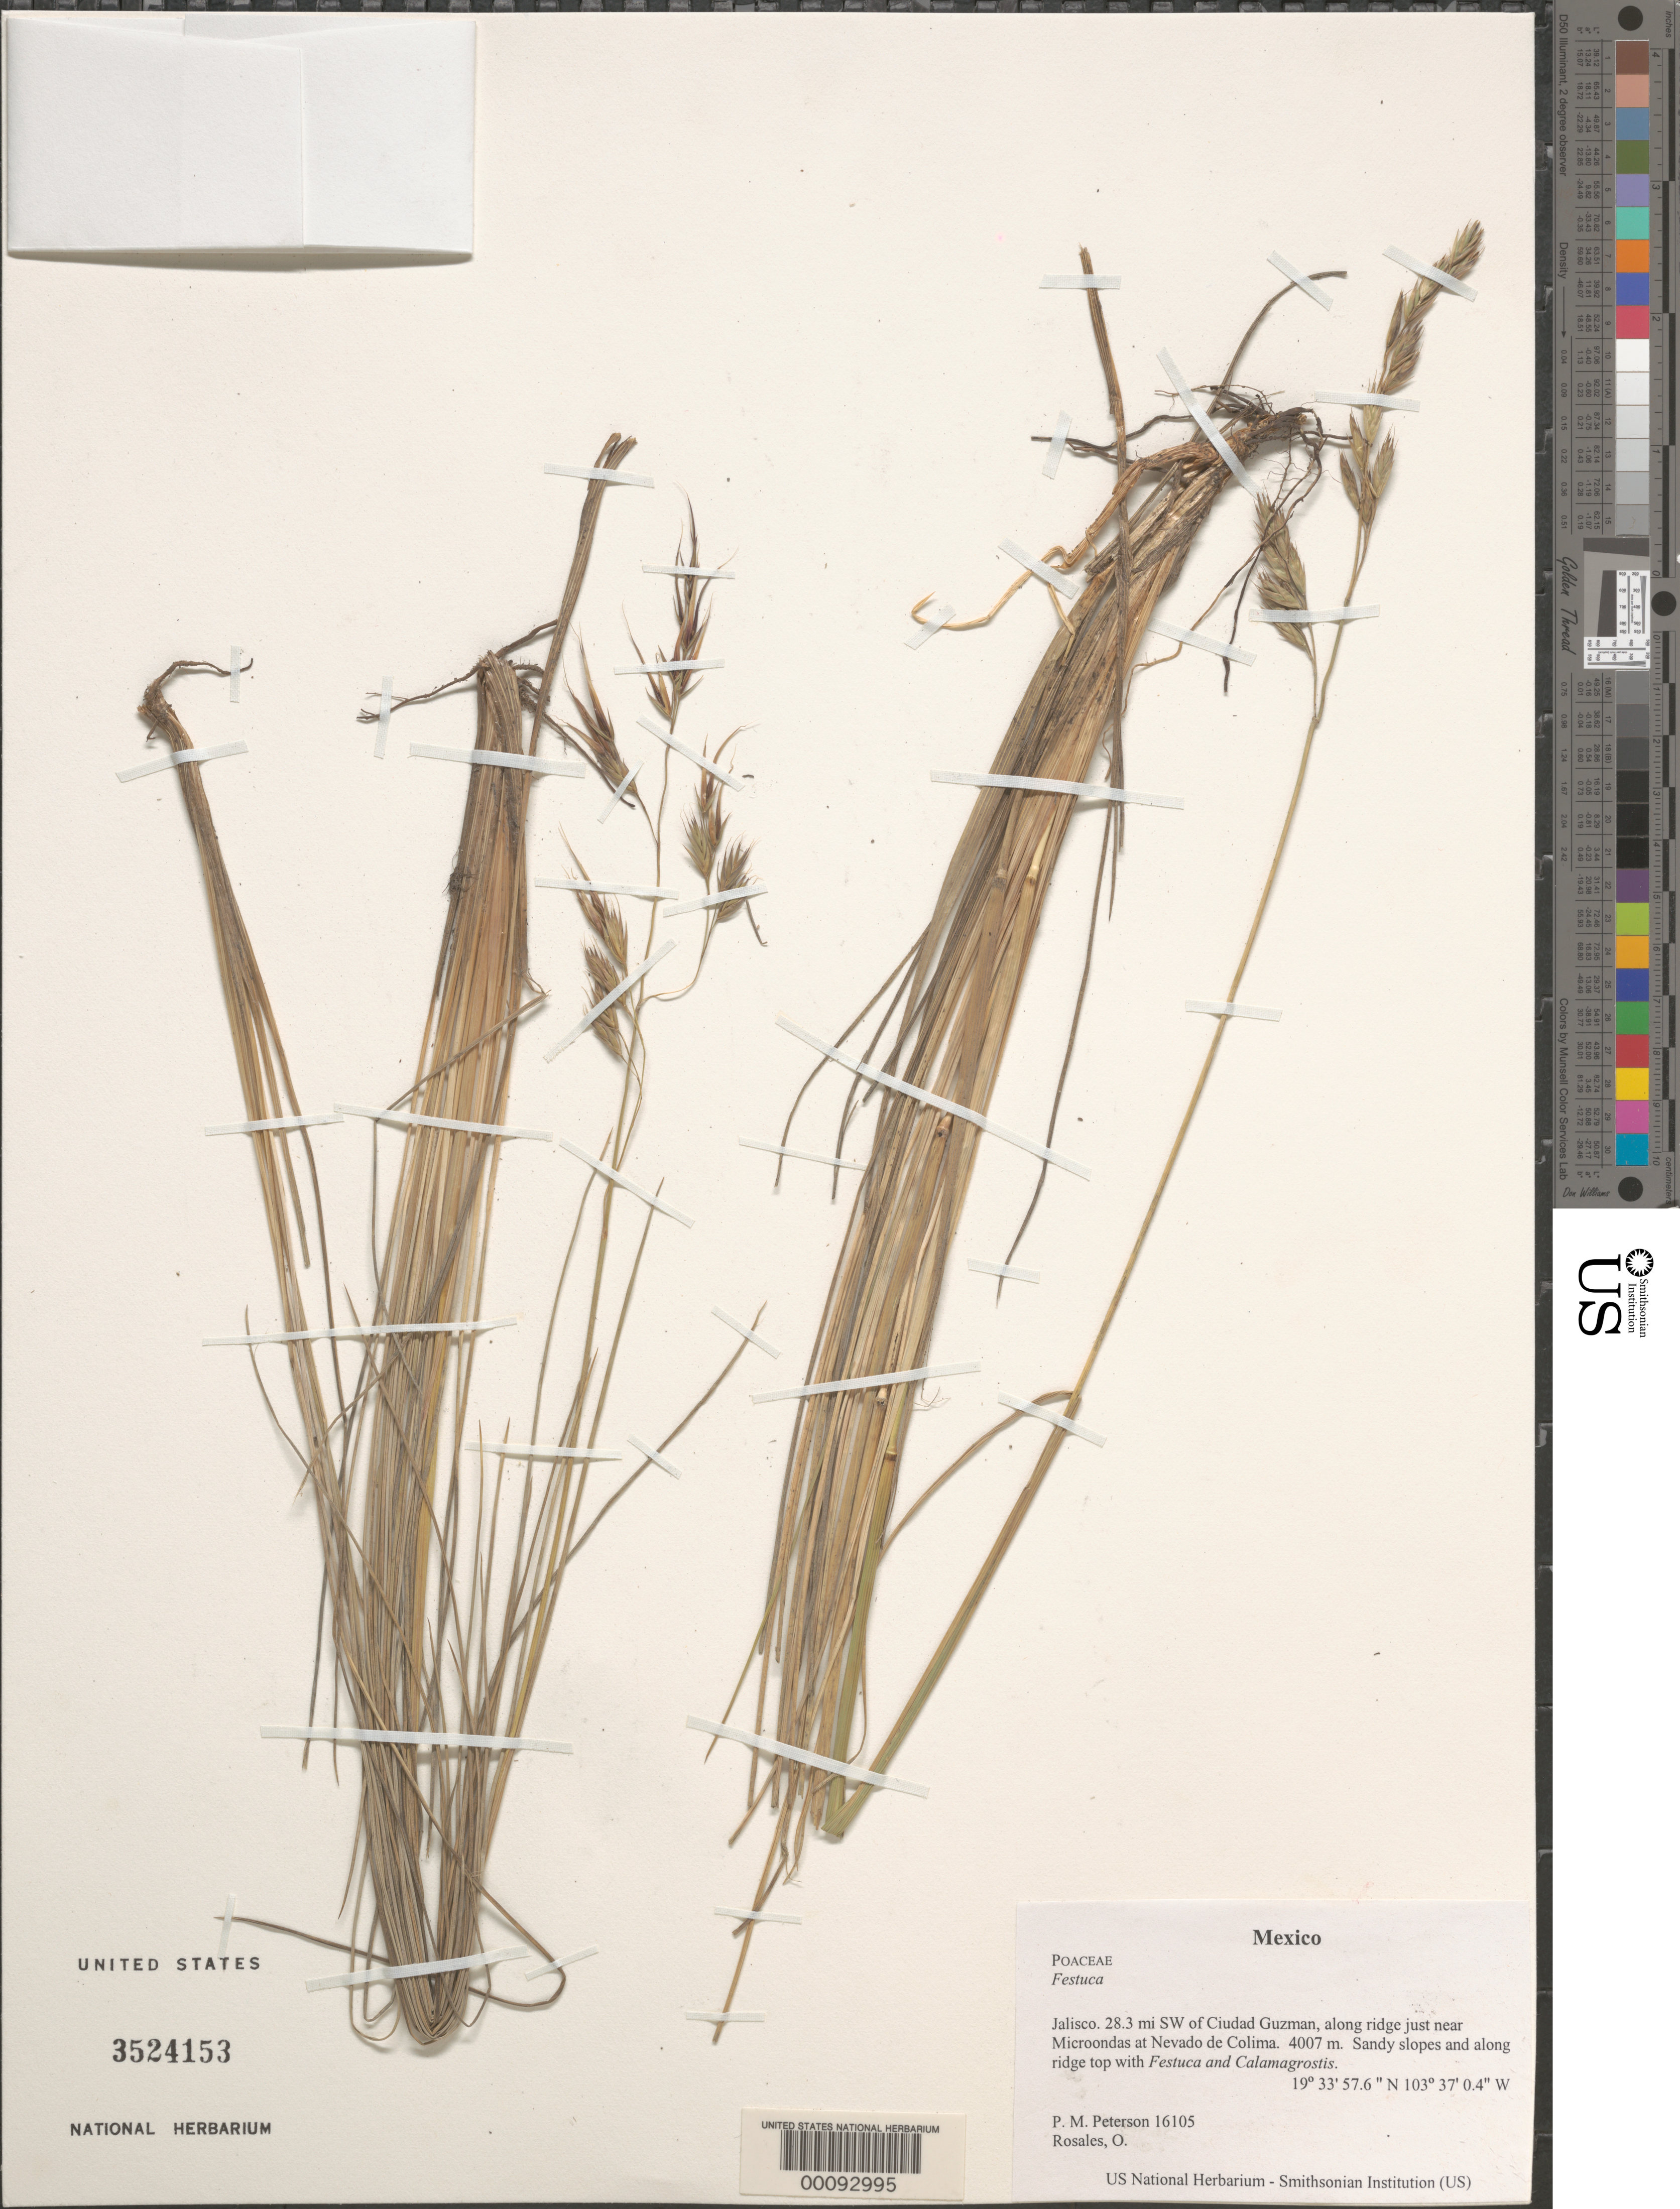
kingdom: Plantae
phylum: Tracheophyta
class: Liliopsida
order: Poales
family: Poaceae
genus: Festuca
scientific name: Festuca sp.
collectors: P. M. Peterson & O. Rosales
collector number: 16105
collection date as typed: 06 Oct 2001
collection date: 2001-10-06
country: Mexico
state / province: Jalisco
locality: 28.3 mi SW of Ciudad Guzman, along ridge just near Microondas at Nevado de Colima.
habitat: Sandy slopes and along ridge top with ~Festuca and Calamagrostis~.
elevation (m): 4007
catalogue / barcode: US 3524153